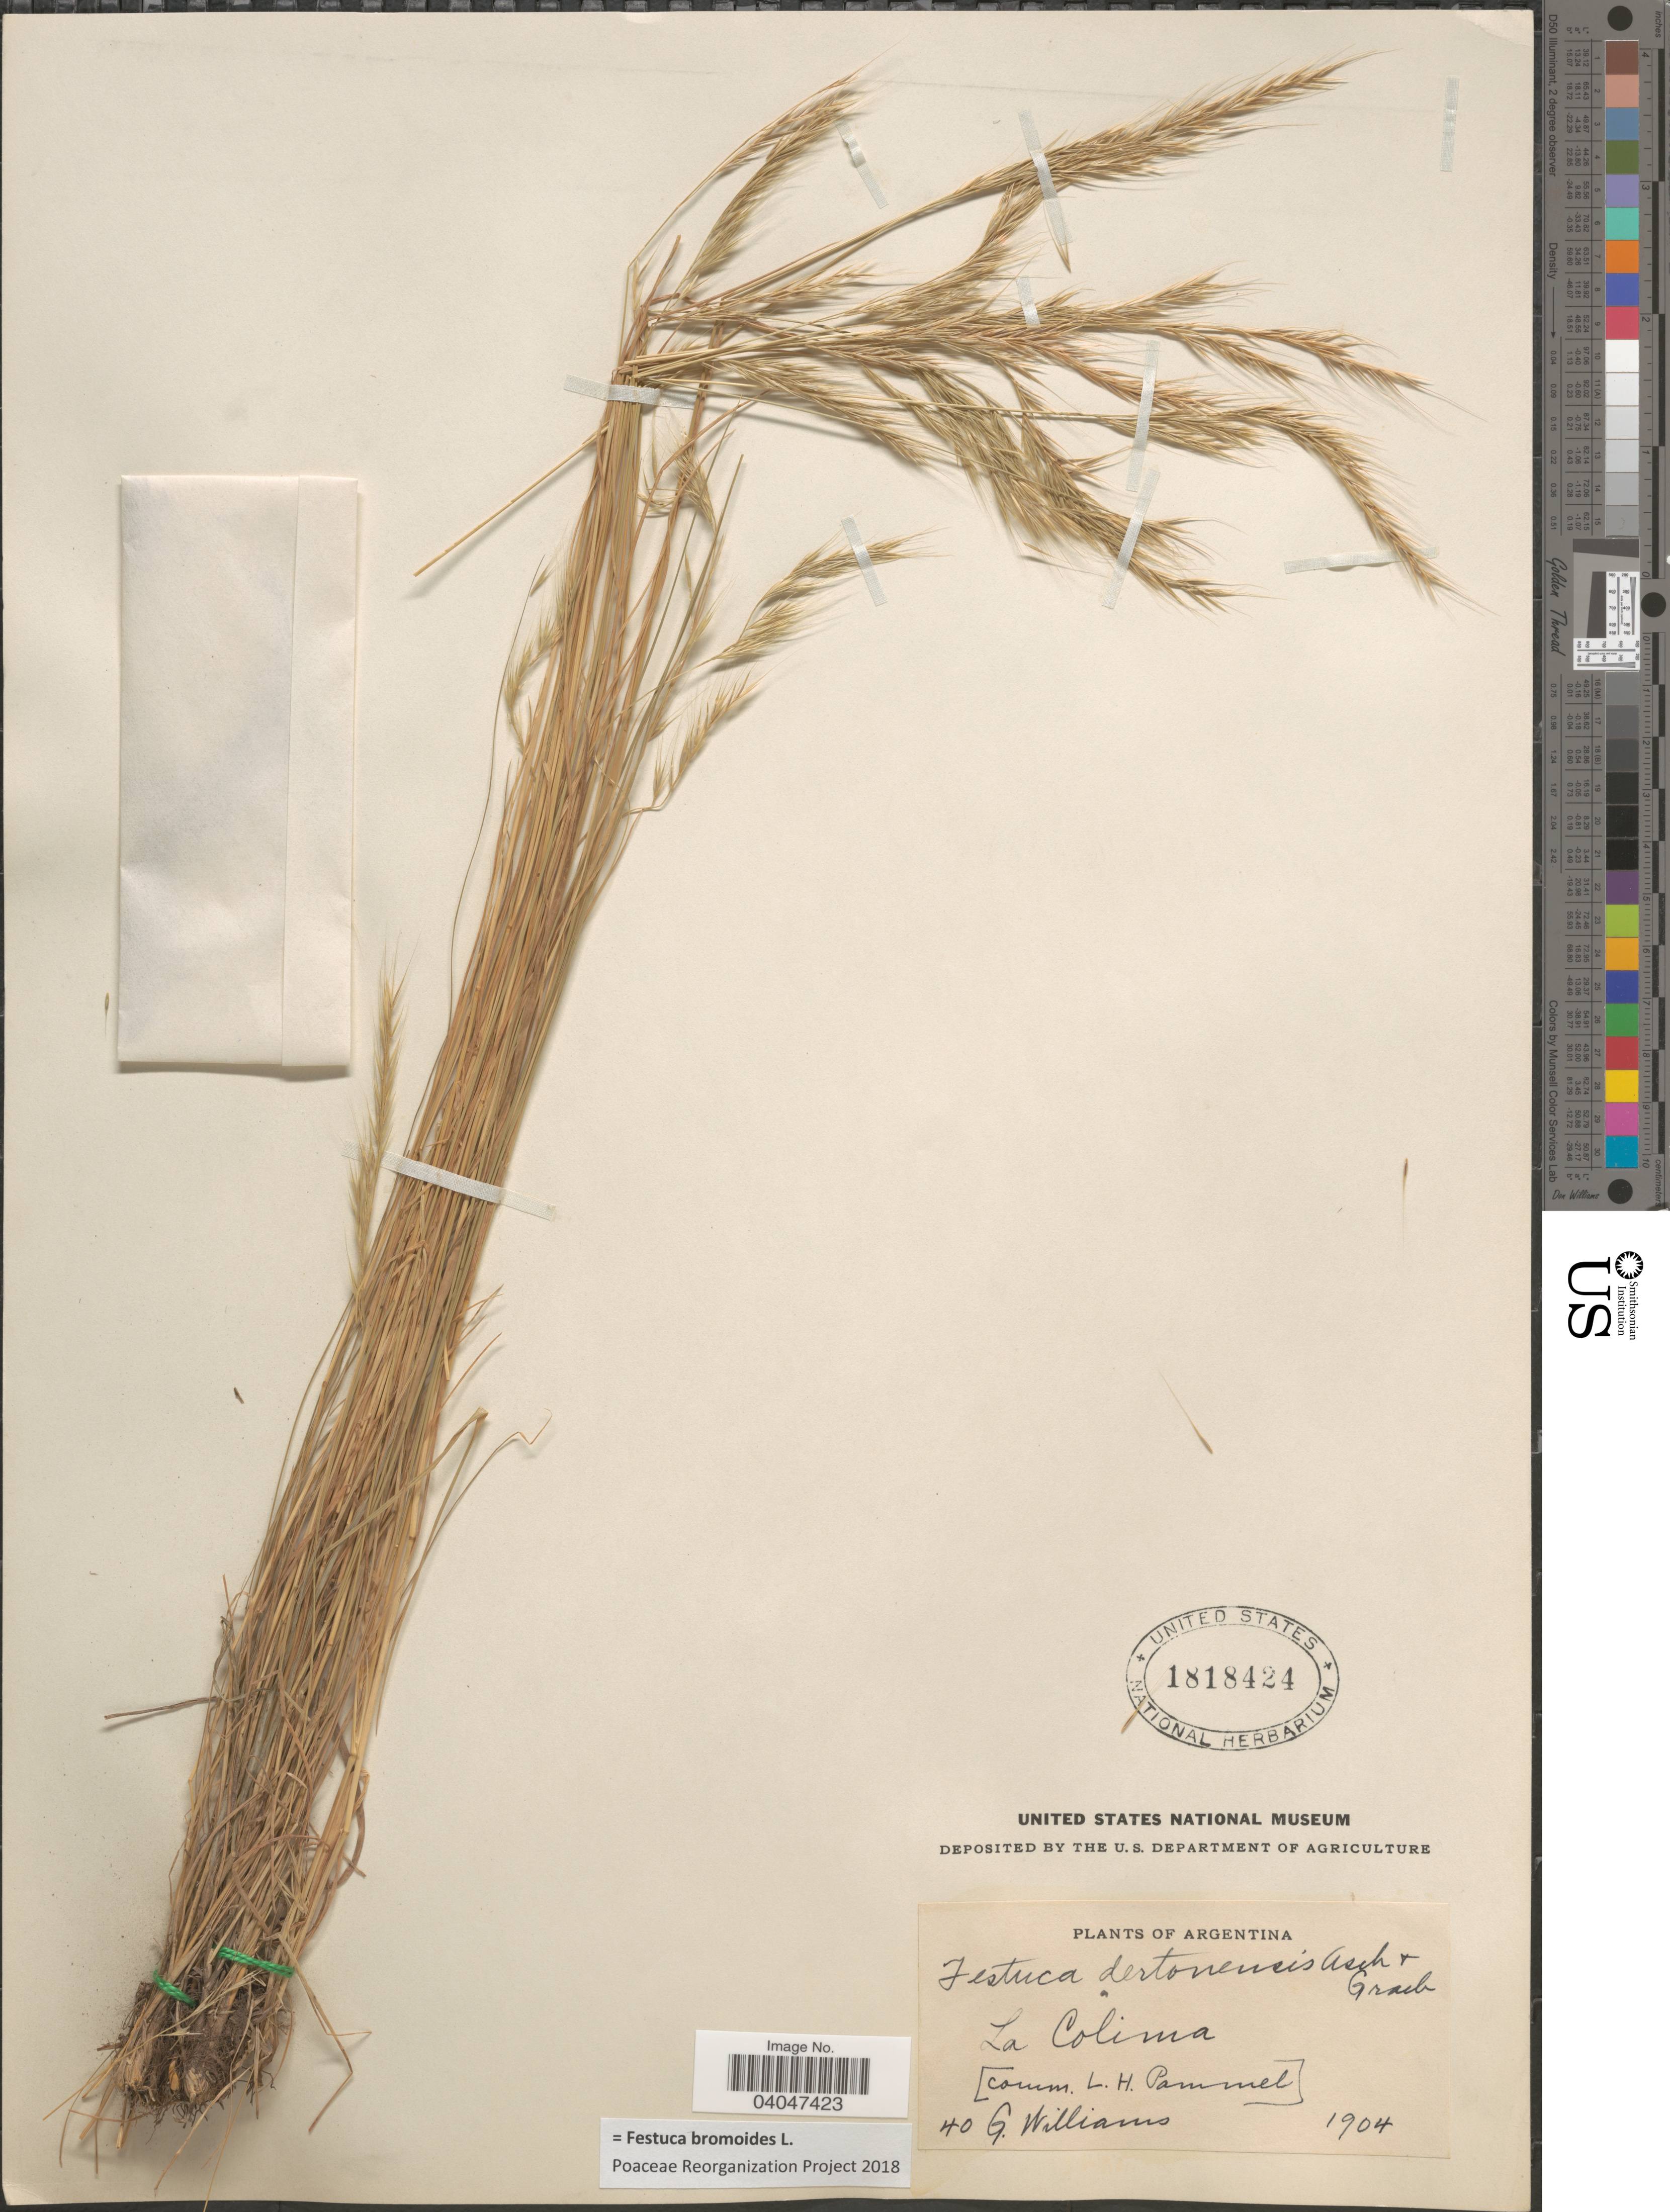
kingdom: Plantae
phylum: Tracheophyta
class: Liliopsida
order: Poales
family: Poaceae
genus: Festuca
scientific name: Festuca bromoides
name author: L.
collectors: G. Williams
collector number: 40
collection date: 1904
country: Argentina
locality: La Colima.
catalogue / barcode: US 1818424